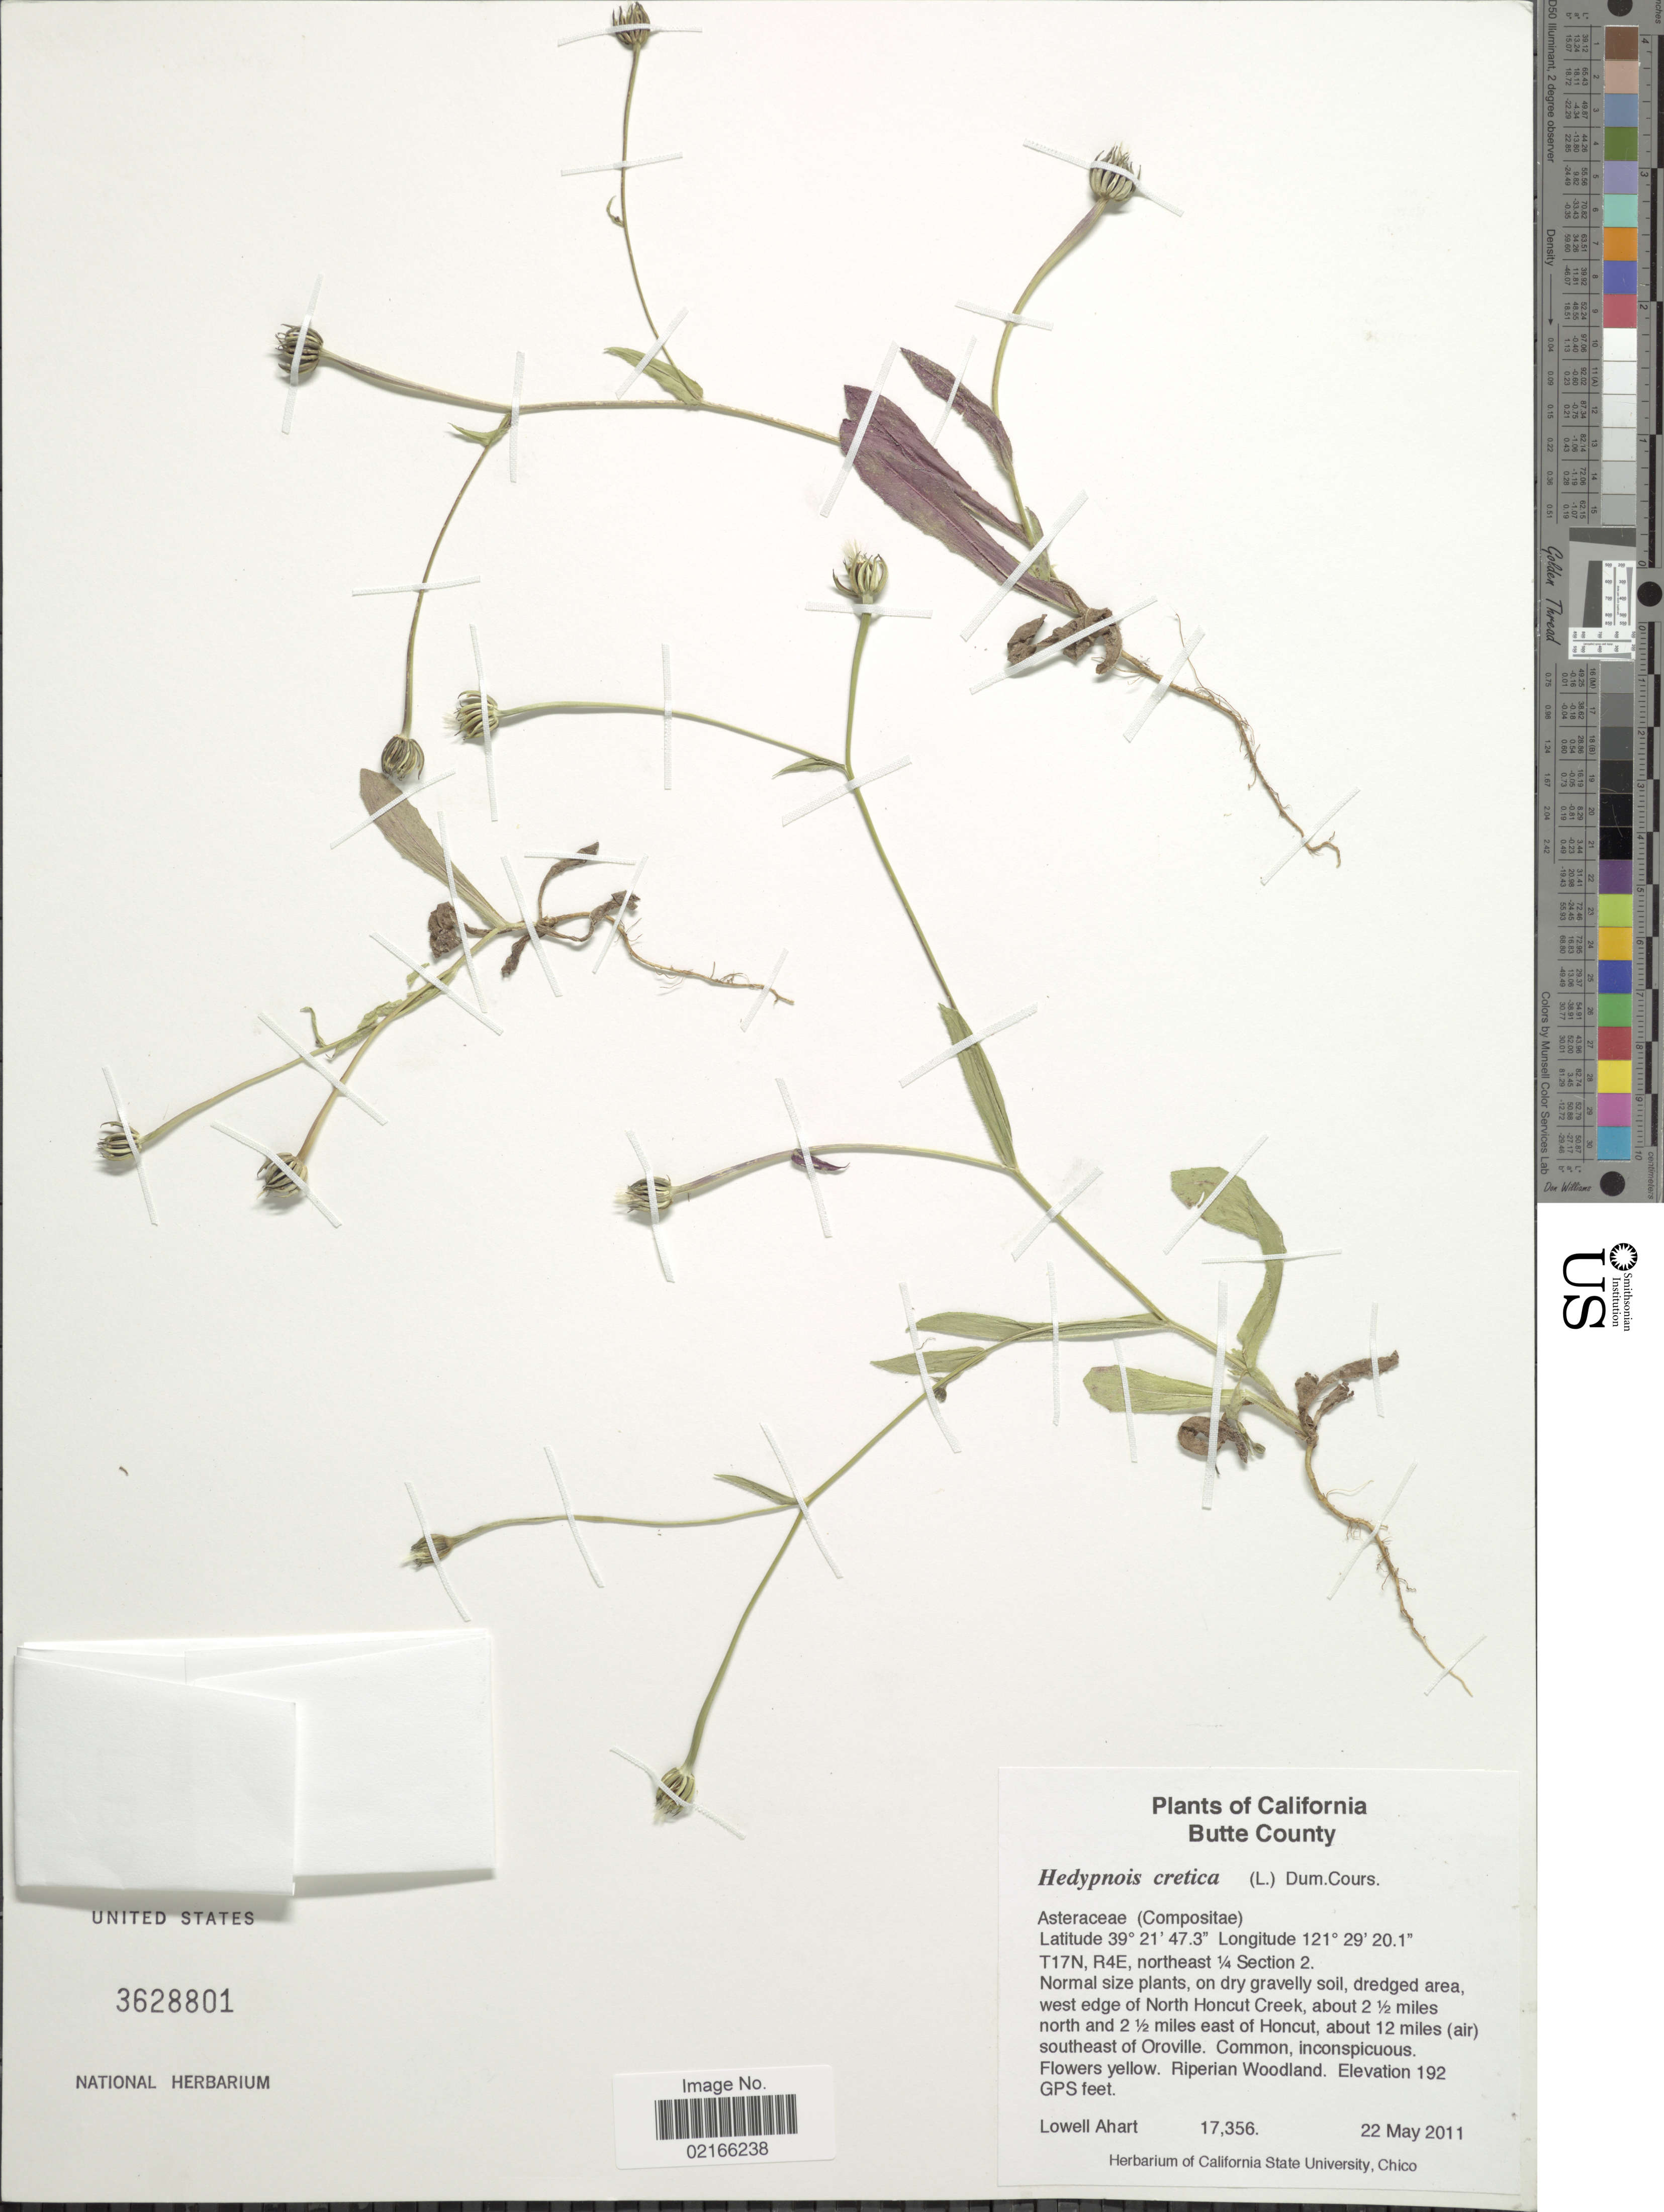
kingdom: Plantae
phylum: Tracheophyta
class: Magnoliopsida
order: Asterales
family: Asteraceae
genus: Hedypnois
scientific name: Hedypnois rhagadioloides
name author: (L.) F.W. Schmidt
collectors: L. Ahart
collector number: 17356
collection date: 2011-05-22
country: United States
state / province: California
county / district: Butte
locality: Butte County. T17N, R4E, northeast ¼ Section 2. west edge of North Honcut Creek, about 2½ miles north and 2½ miles east of Honcut, about 12 miles (air) southeast of Oroville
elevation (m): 59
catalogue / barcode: US 3628801